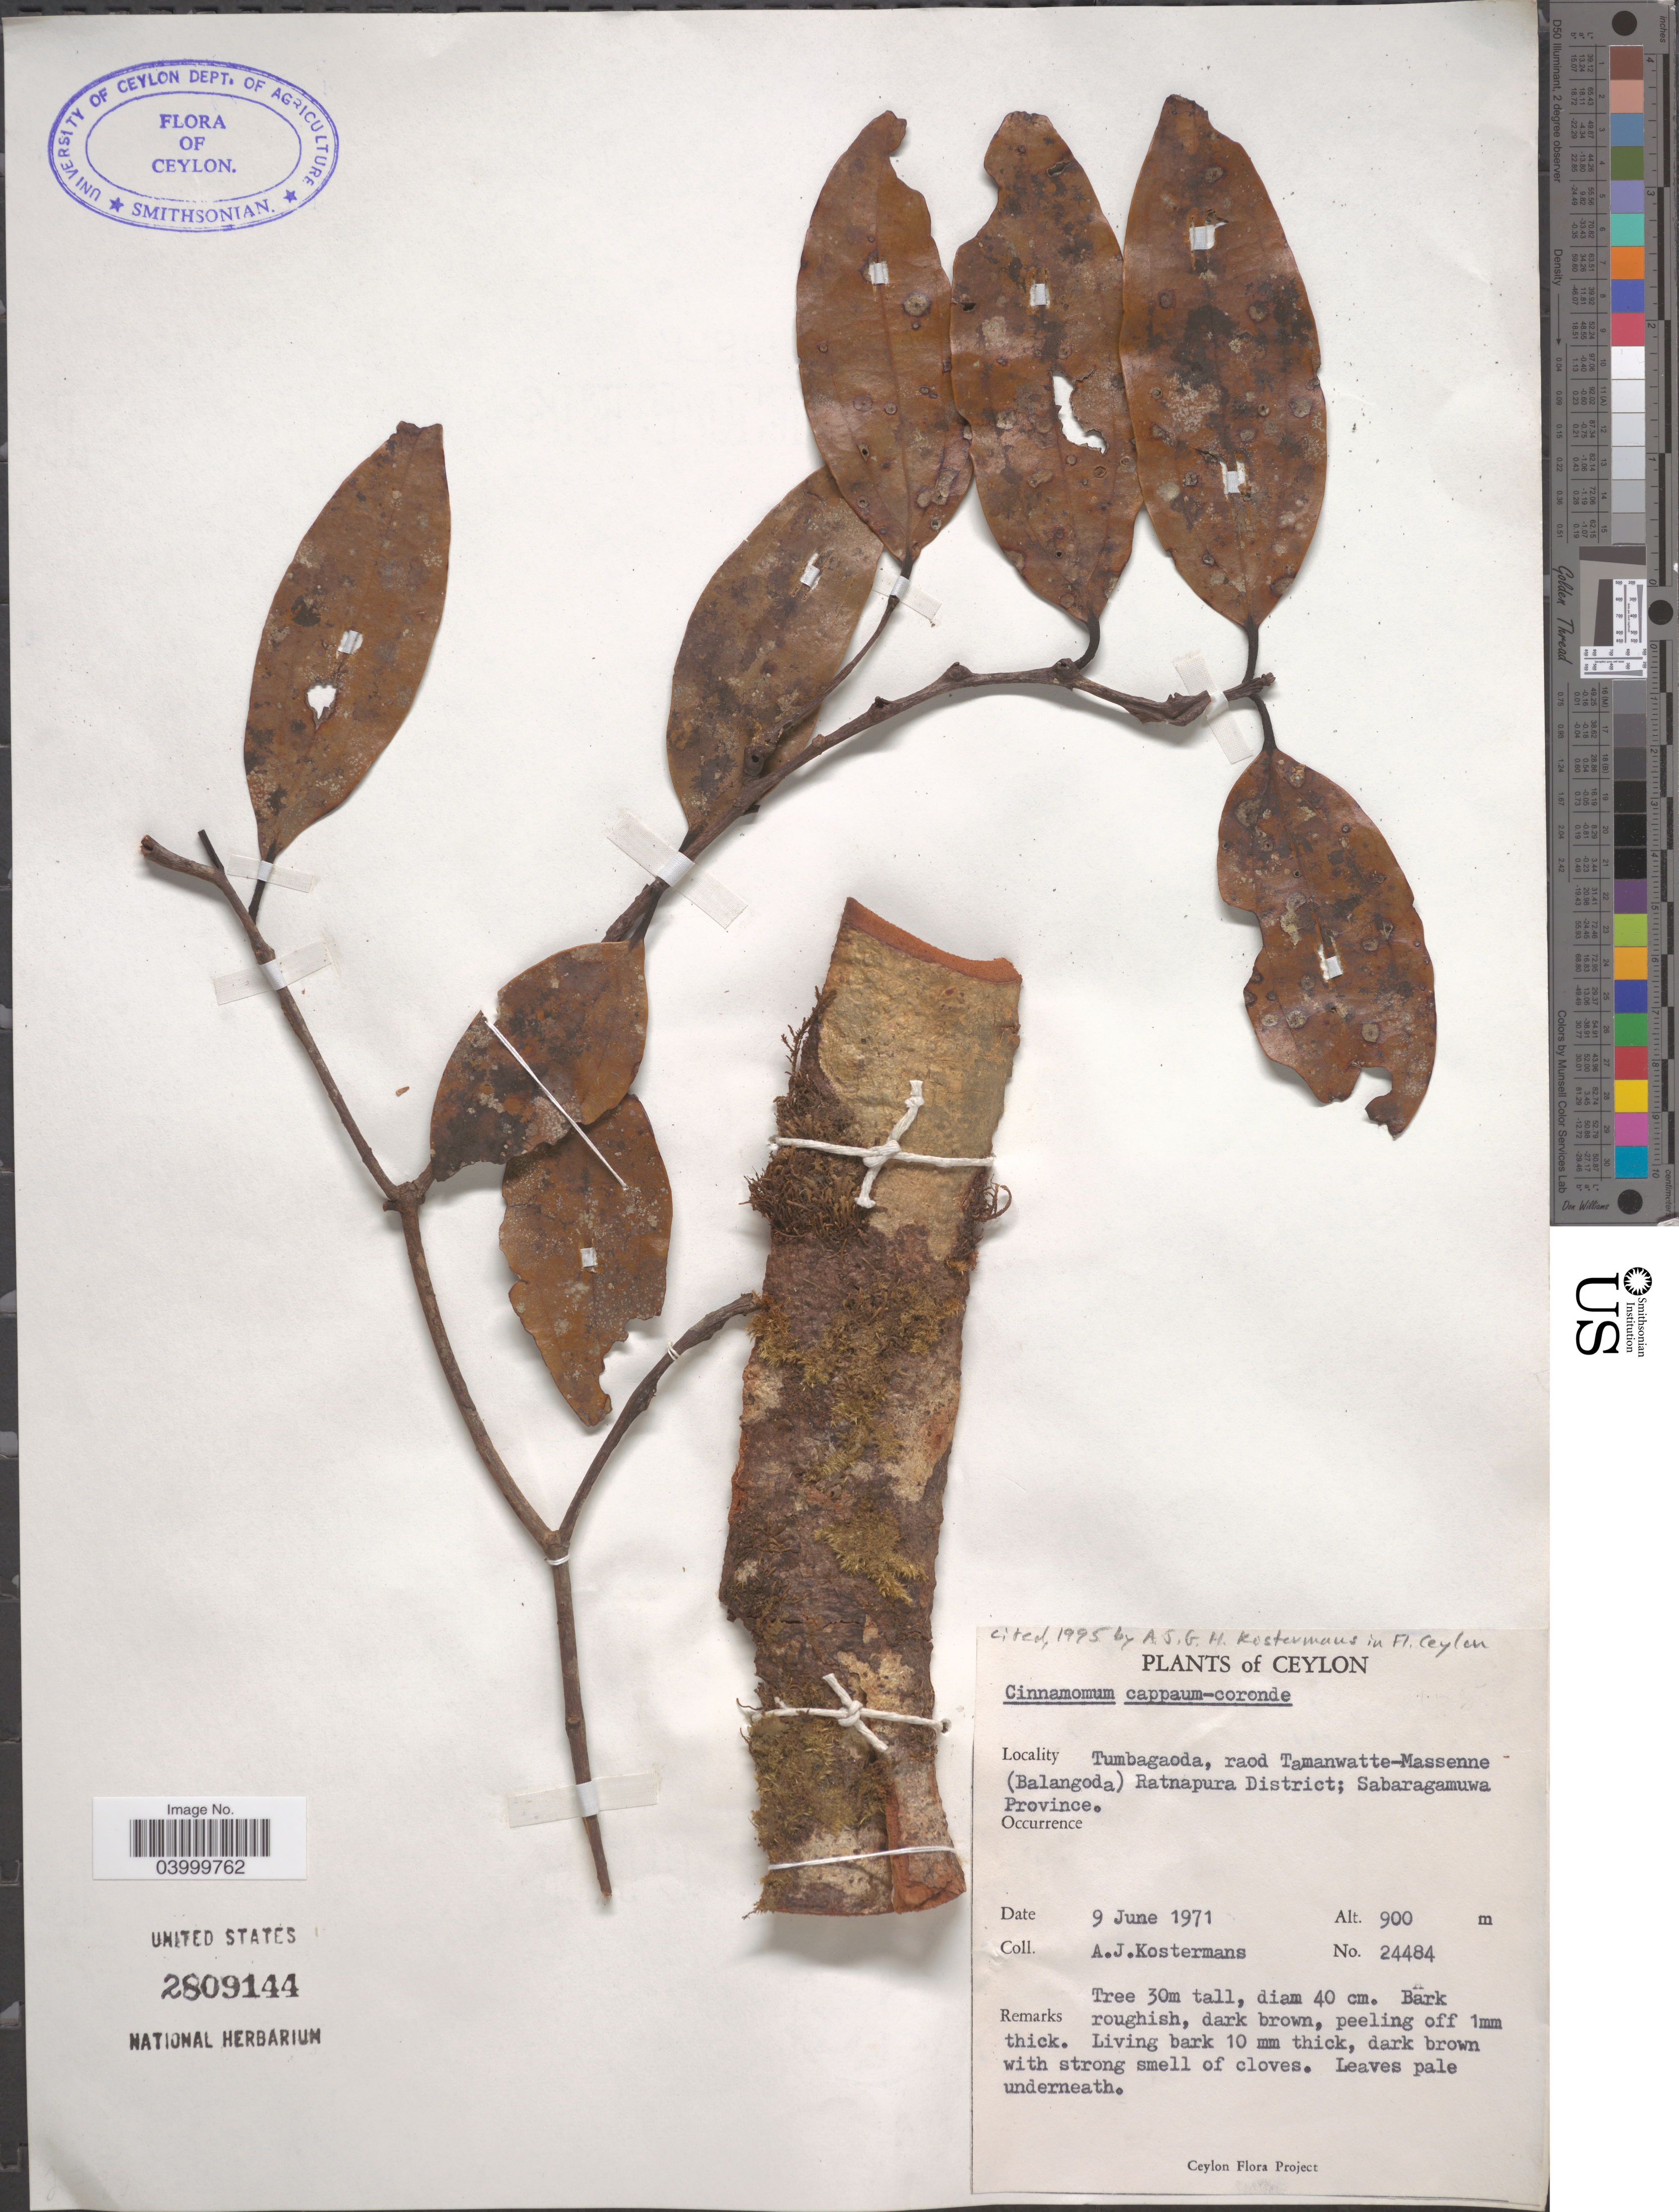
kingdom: Plantae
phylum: Tracheophyta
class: Magnoliopsida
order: Laurales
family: Lauraceae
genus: Cinnamomum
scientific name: Cinnamomum cappara-coronde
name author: Blume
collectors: A. J. G. Kostermans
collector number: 24484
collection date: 1971-06-09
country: Sri Lanka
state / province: Sabaragamuwa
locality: Ceylon. Tumbagaoda, road Tamanwatte-Massenne (Balangoda) Ratnapura District.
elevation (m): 900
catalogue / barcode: US 2809144